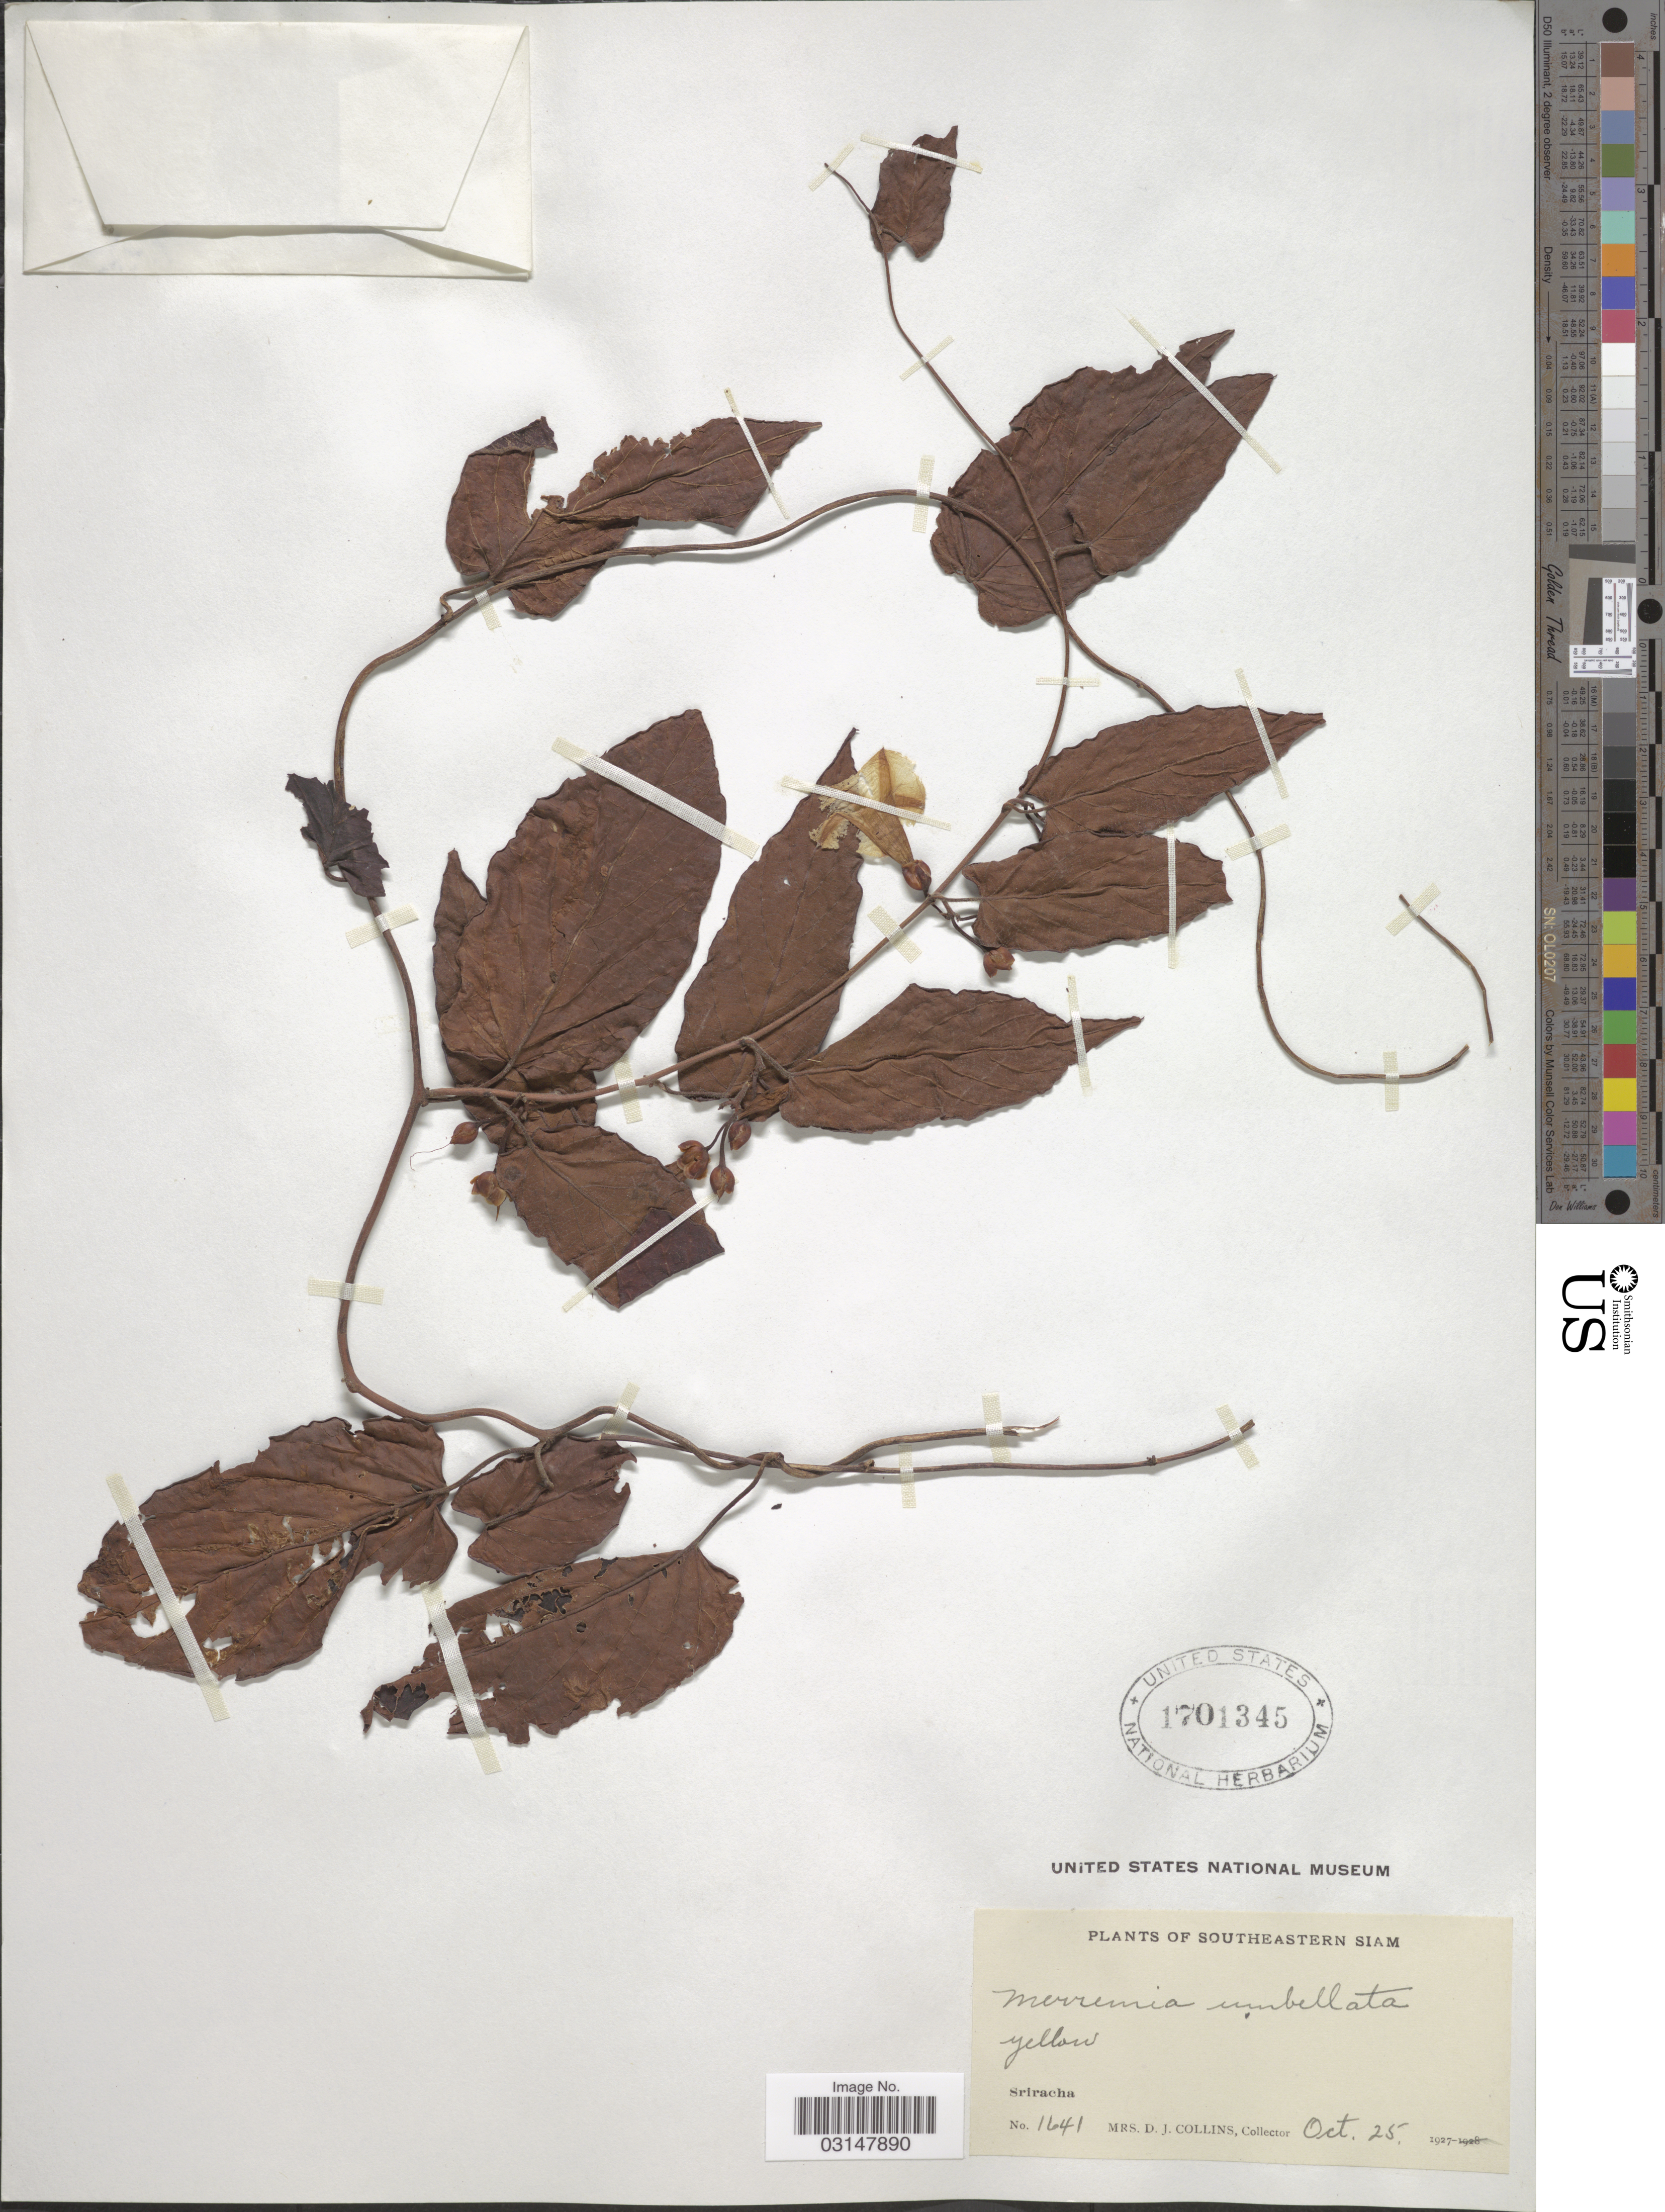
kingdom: Plantae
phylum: Tracheophyta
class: Magnoliopsida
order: Solanales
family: Convolvulaceae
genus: Camonea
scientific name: Camonea pilosa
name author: (Houtt.) A. R. Simões & Staples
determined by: Strong, Mark T., (BOT), Smithsonian Institution - National Museum of Natural History (UNITED STATES)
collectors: Mrs. D. J. Collins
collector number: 1641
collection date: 1927-10-25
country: Thailand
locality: Southeastern Siam. Sriracha.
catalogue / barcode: US 1701345